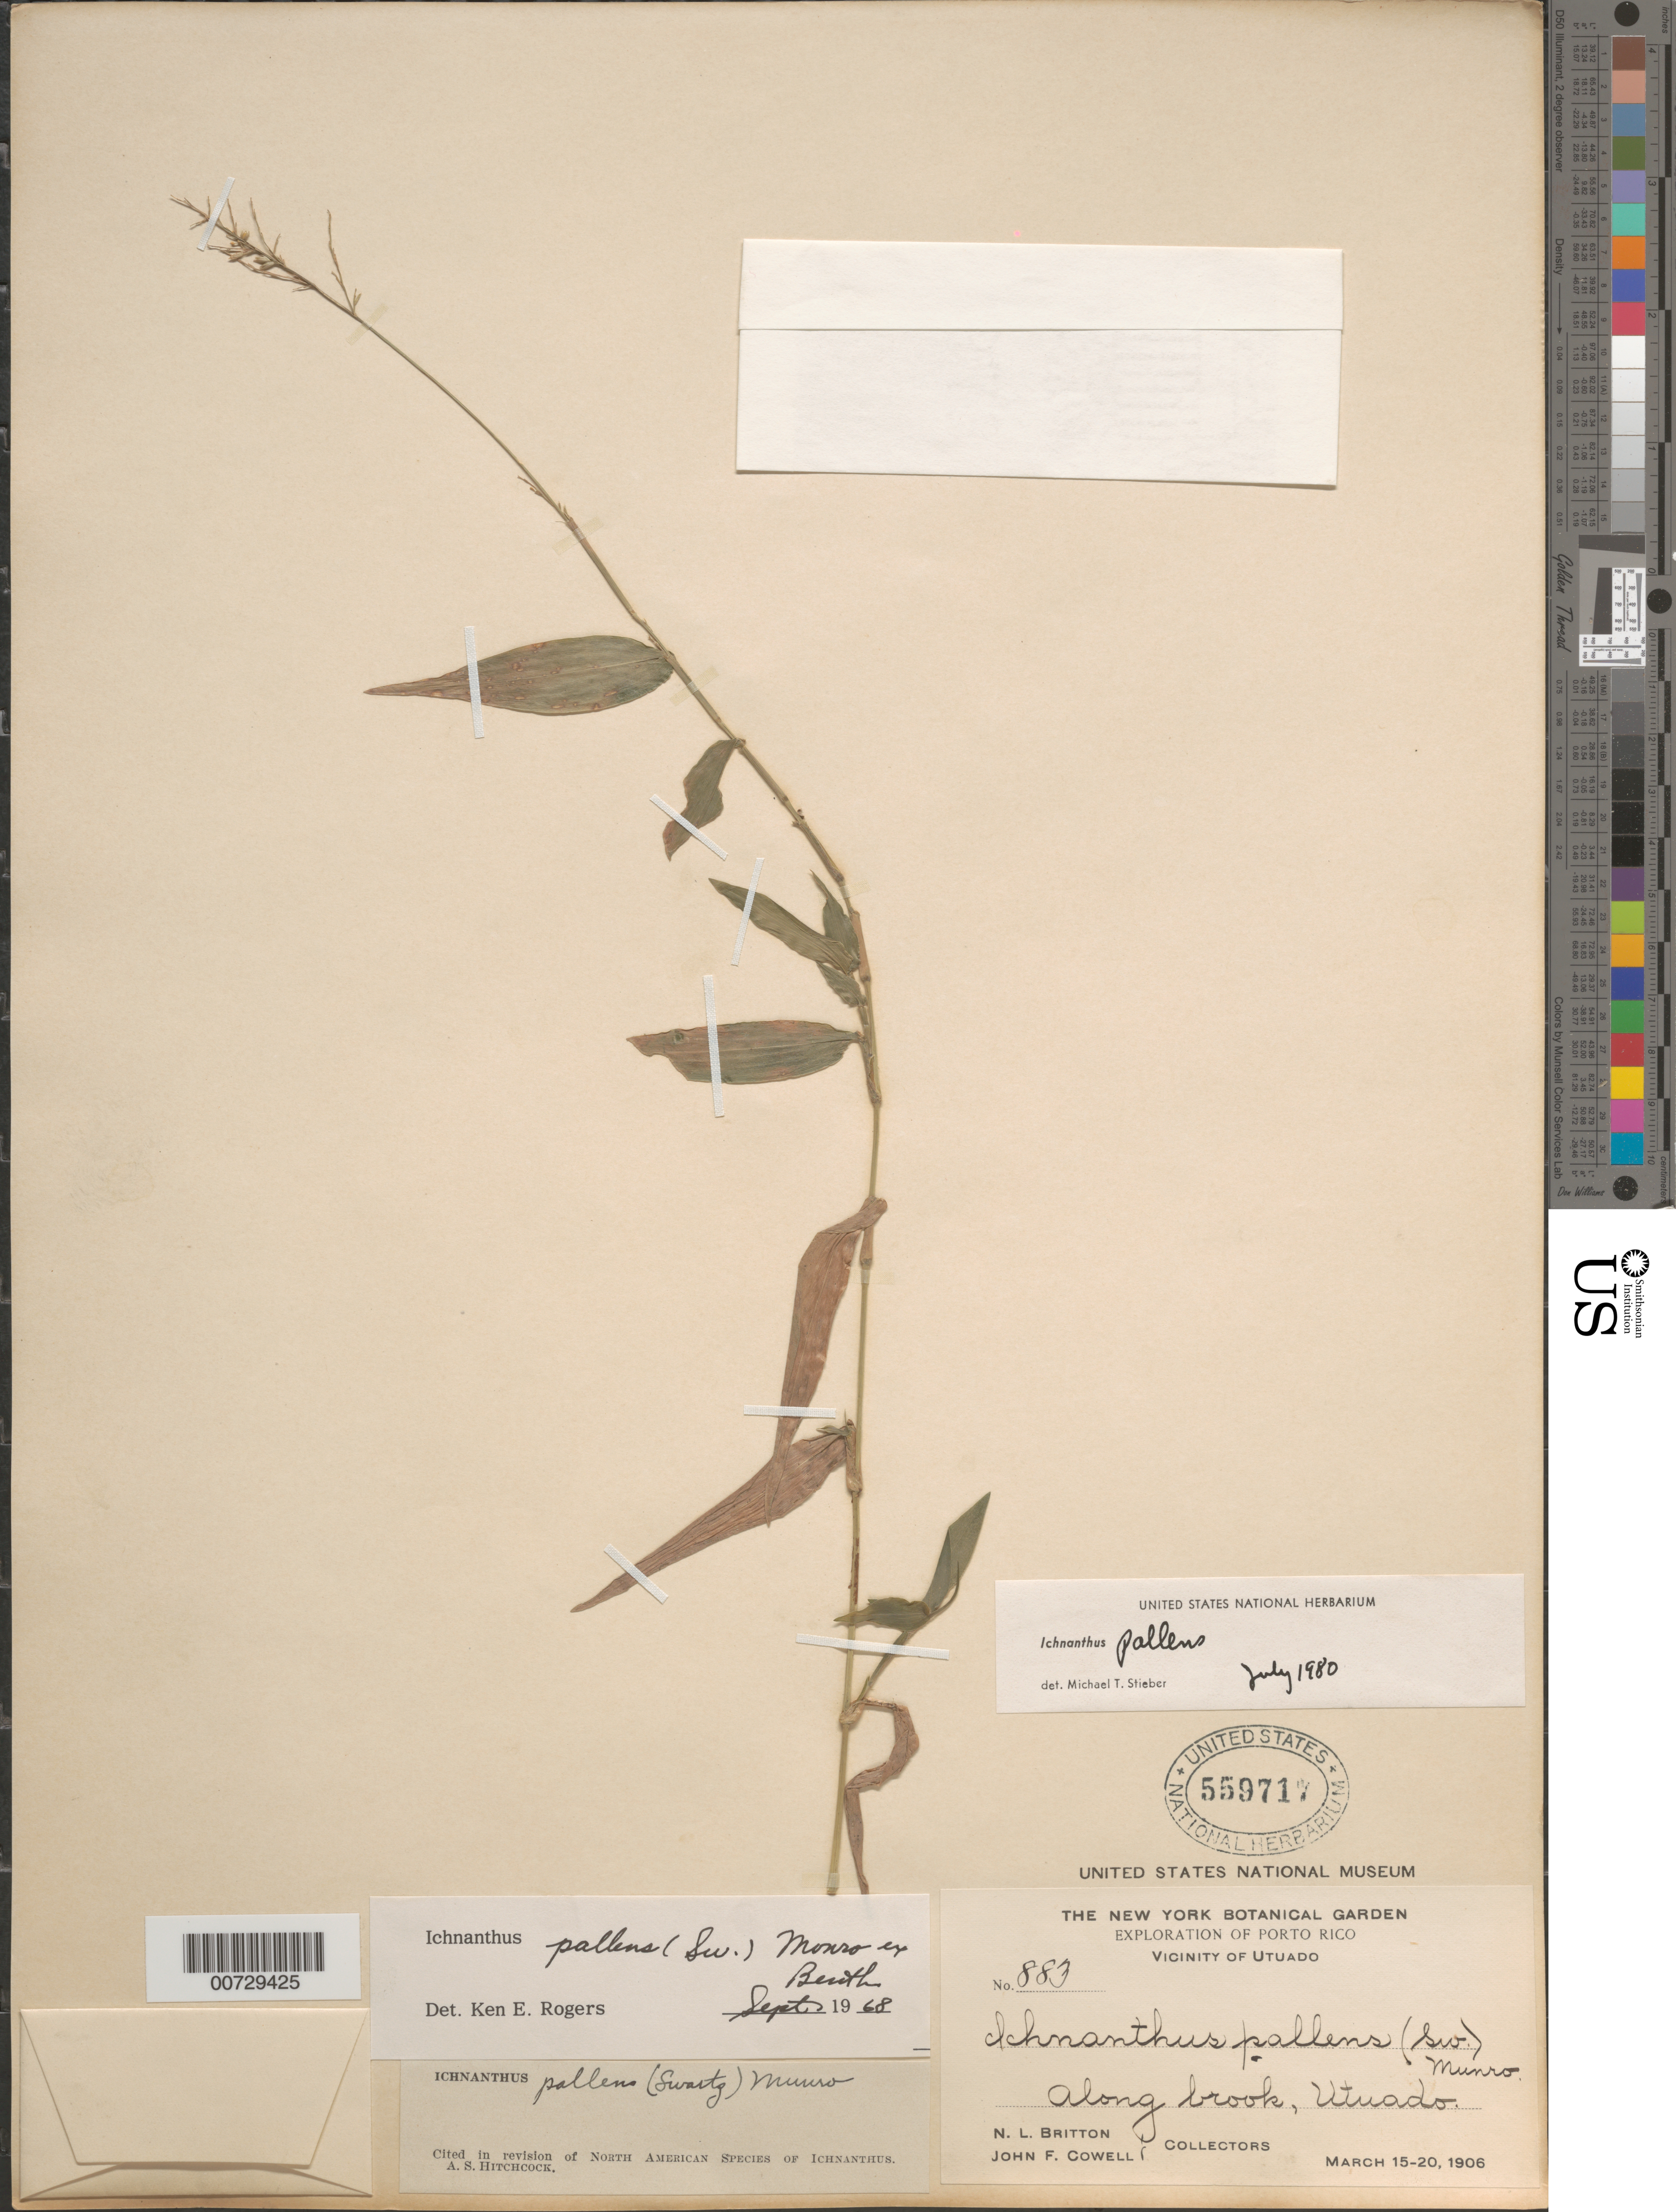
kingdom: Plantae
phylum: Tracheophyta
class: Liliopsida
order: Poales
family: Poaceae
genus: Ichnanthus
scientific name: Ichnanthus pallens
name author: (Sw.) Munro ex Benth.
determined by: Stieber, M. T.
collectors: N. Britton & J. F. Cowell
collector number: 883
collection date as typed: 15 Mar 1906 to 20 Mar 1906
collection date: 1906-03-15/1906-03-20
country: Puerto Rico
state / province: Utuado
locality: Utuado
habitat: Along brook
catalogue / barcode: US 559717